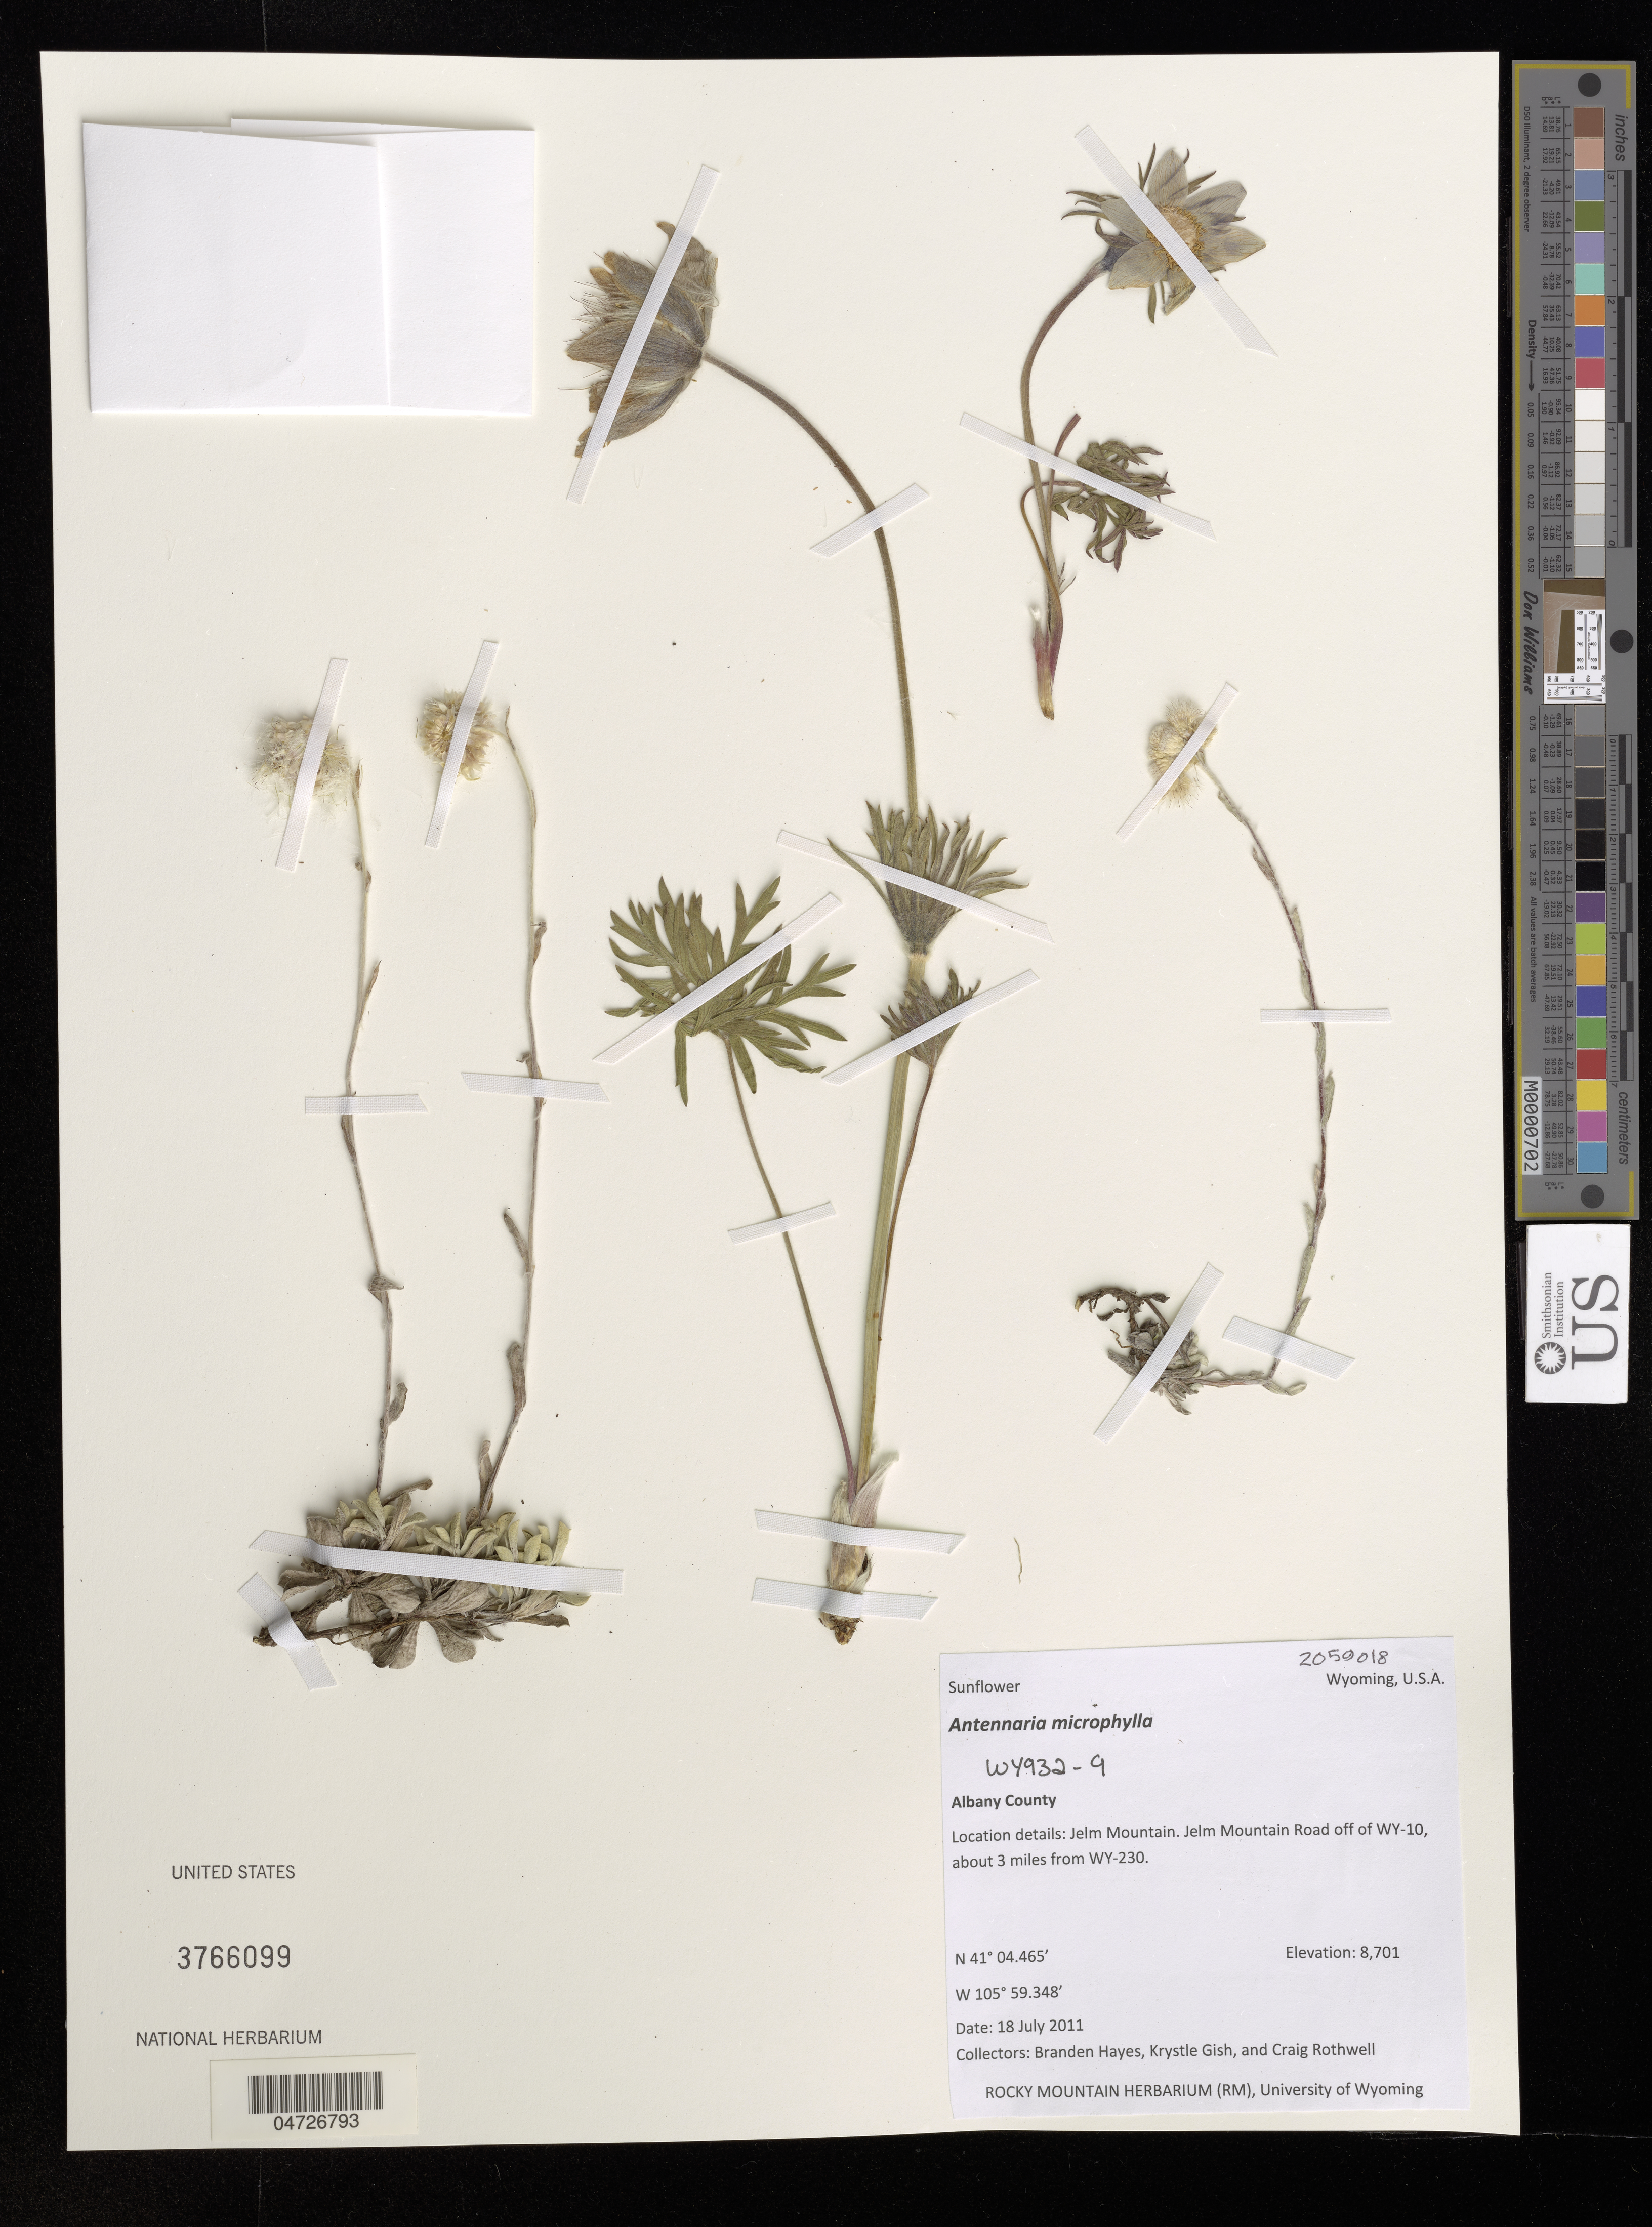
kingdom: Plantae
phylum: Tracheophyta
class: Magnoliopsida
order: Asterales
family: Asteraceae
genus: Antennaria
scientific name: Antennaria microphylla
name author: Rydb.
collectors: B. Hayes, K. Gish & C. Rothwell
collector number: WY932-9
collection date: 2011-07-18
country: United States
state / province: Wyoming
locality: Albany County. Jelm Mountain. Jelm Mountain Road off of WY-10, about 3 miles from WY-230.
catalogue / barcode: US 3766099